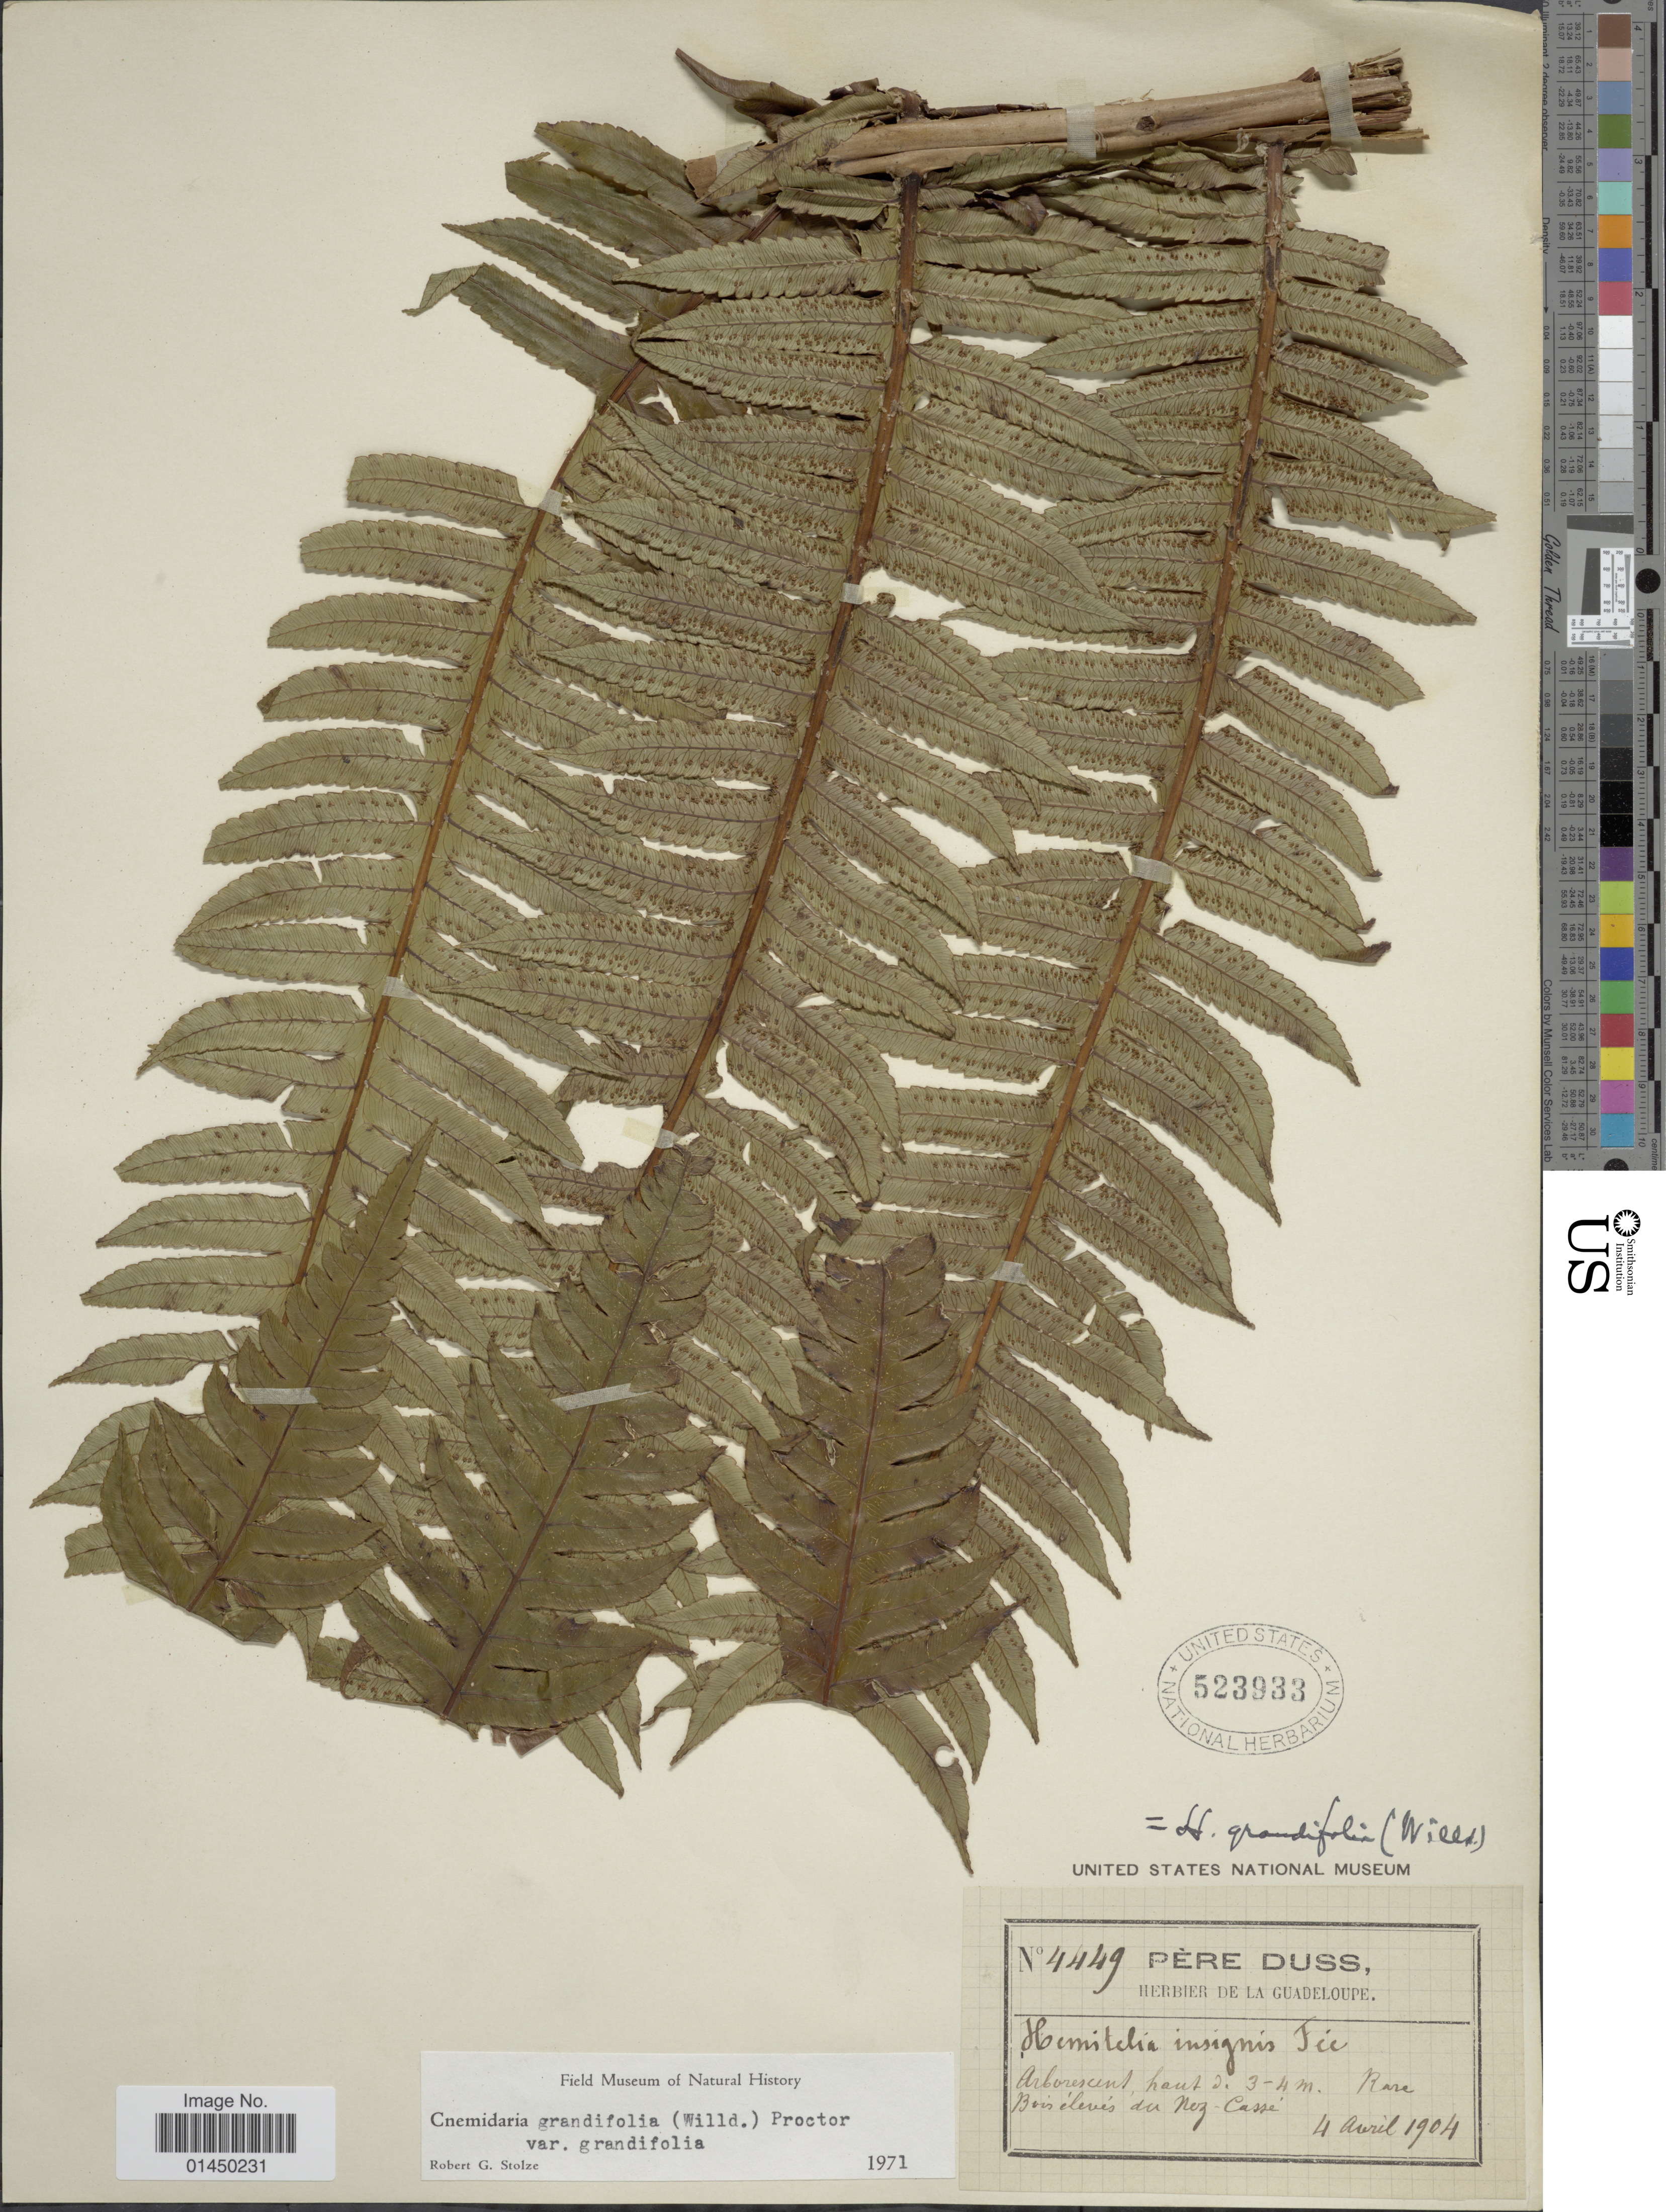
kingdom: Plantae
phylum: Tracheophyta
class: Polypodiopsida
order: Cyatheales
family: Cyatheaceae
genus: Cyathea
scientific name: Cyathea grandifolia var. grandifolia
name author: Willd.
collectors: Père Duss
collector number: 4449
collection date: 1904-04-04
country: Guadeloupe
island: Leeward Is.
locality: Bois élèves du Nez Cassé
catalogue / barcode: US 523933